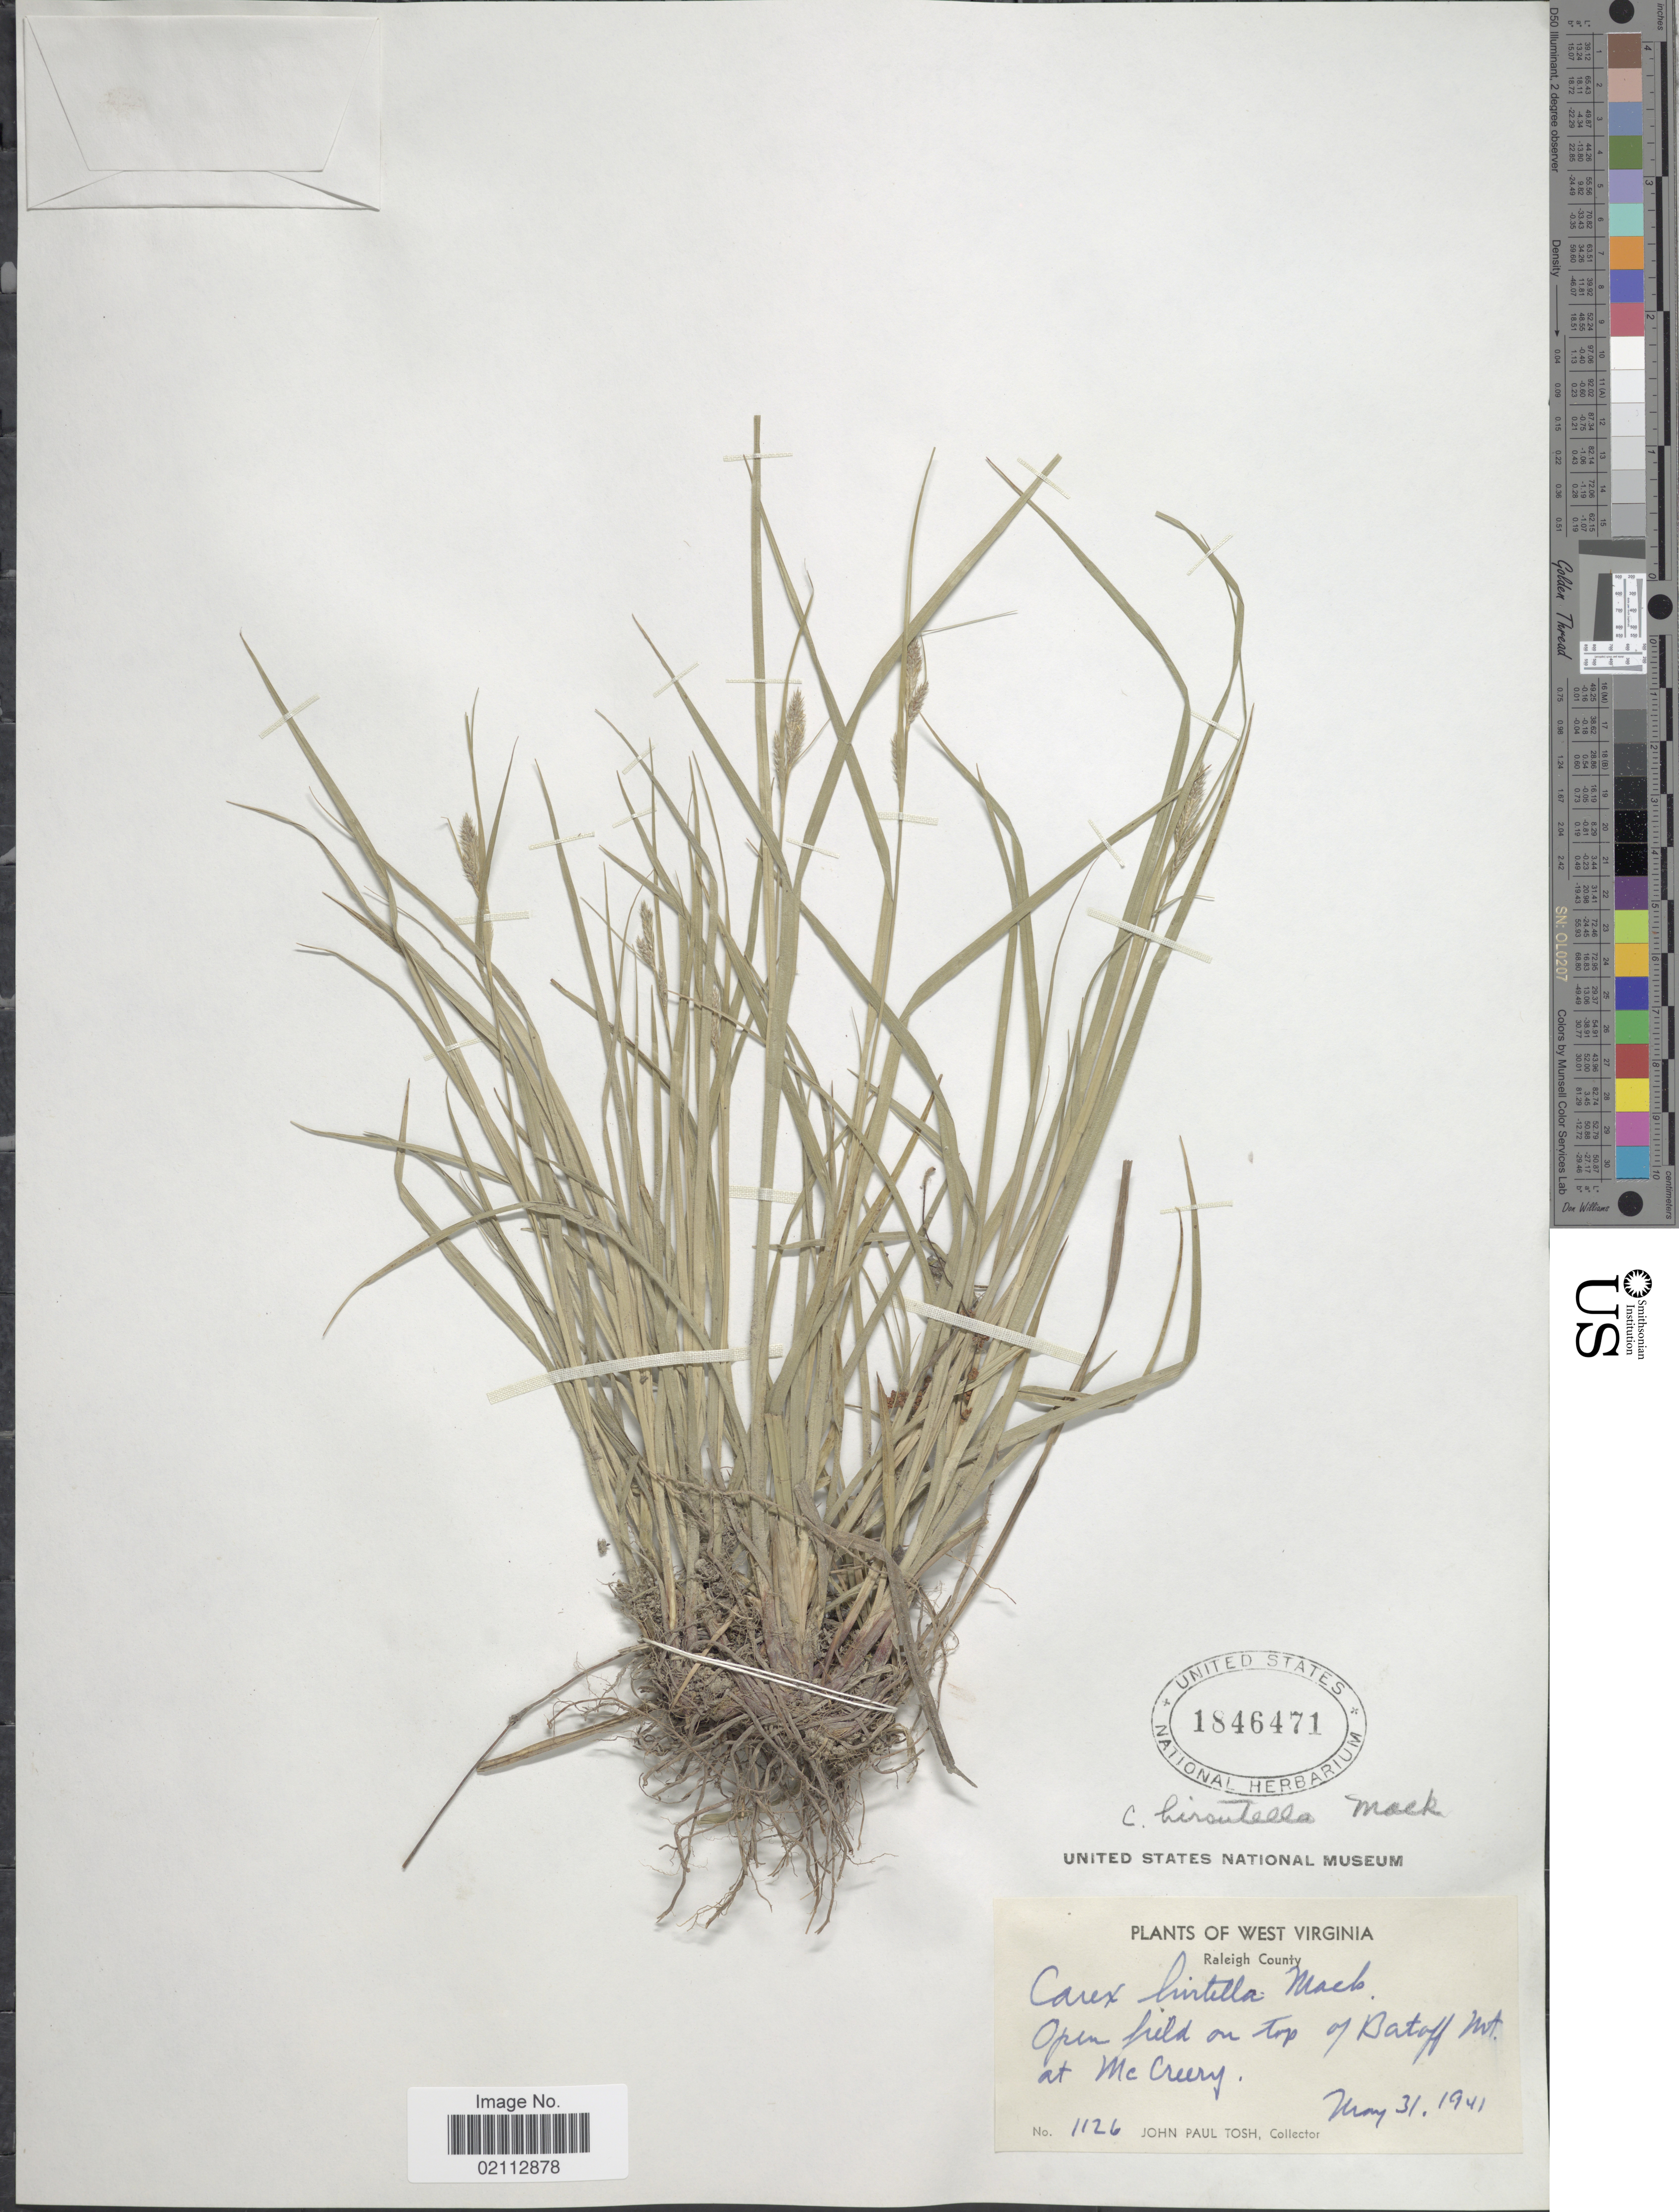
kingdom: Plantae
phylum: Tracheophyta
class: Liliopsida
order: Poales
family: Cyperaceae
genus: Carex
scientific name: Carex hirsutella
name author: Mack.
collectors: J. Tosh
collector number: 1126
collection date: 1941-05-31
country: United States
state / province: West Virginia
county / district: Raleigh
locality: Raleigh County, open field on top of Batoff Mt. at McCreery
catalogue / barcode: US 1846471